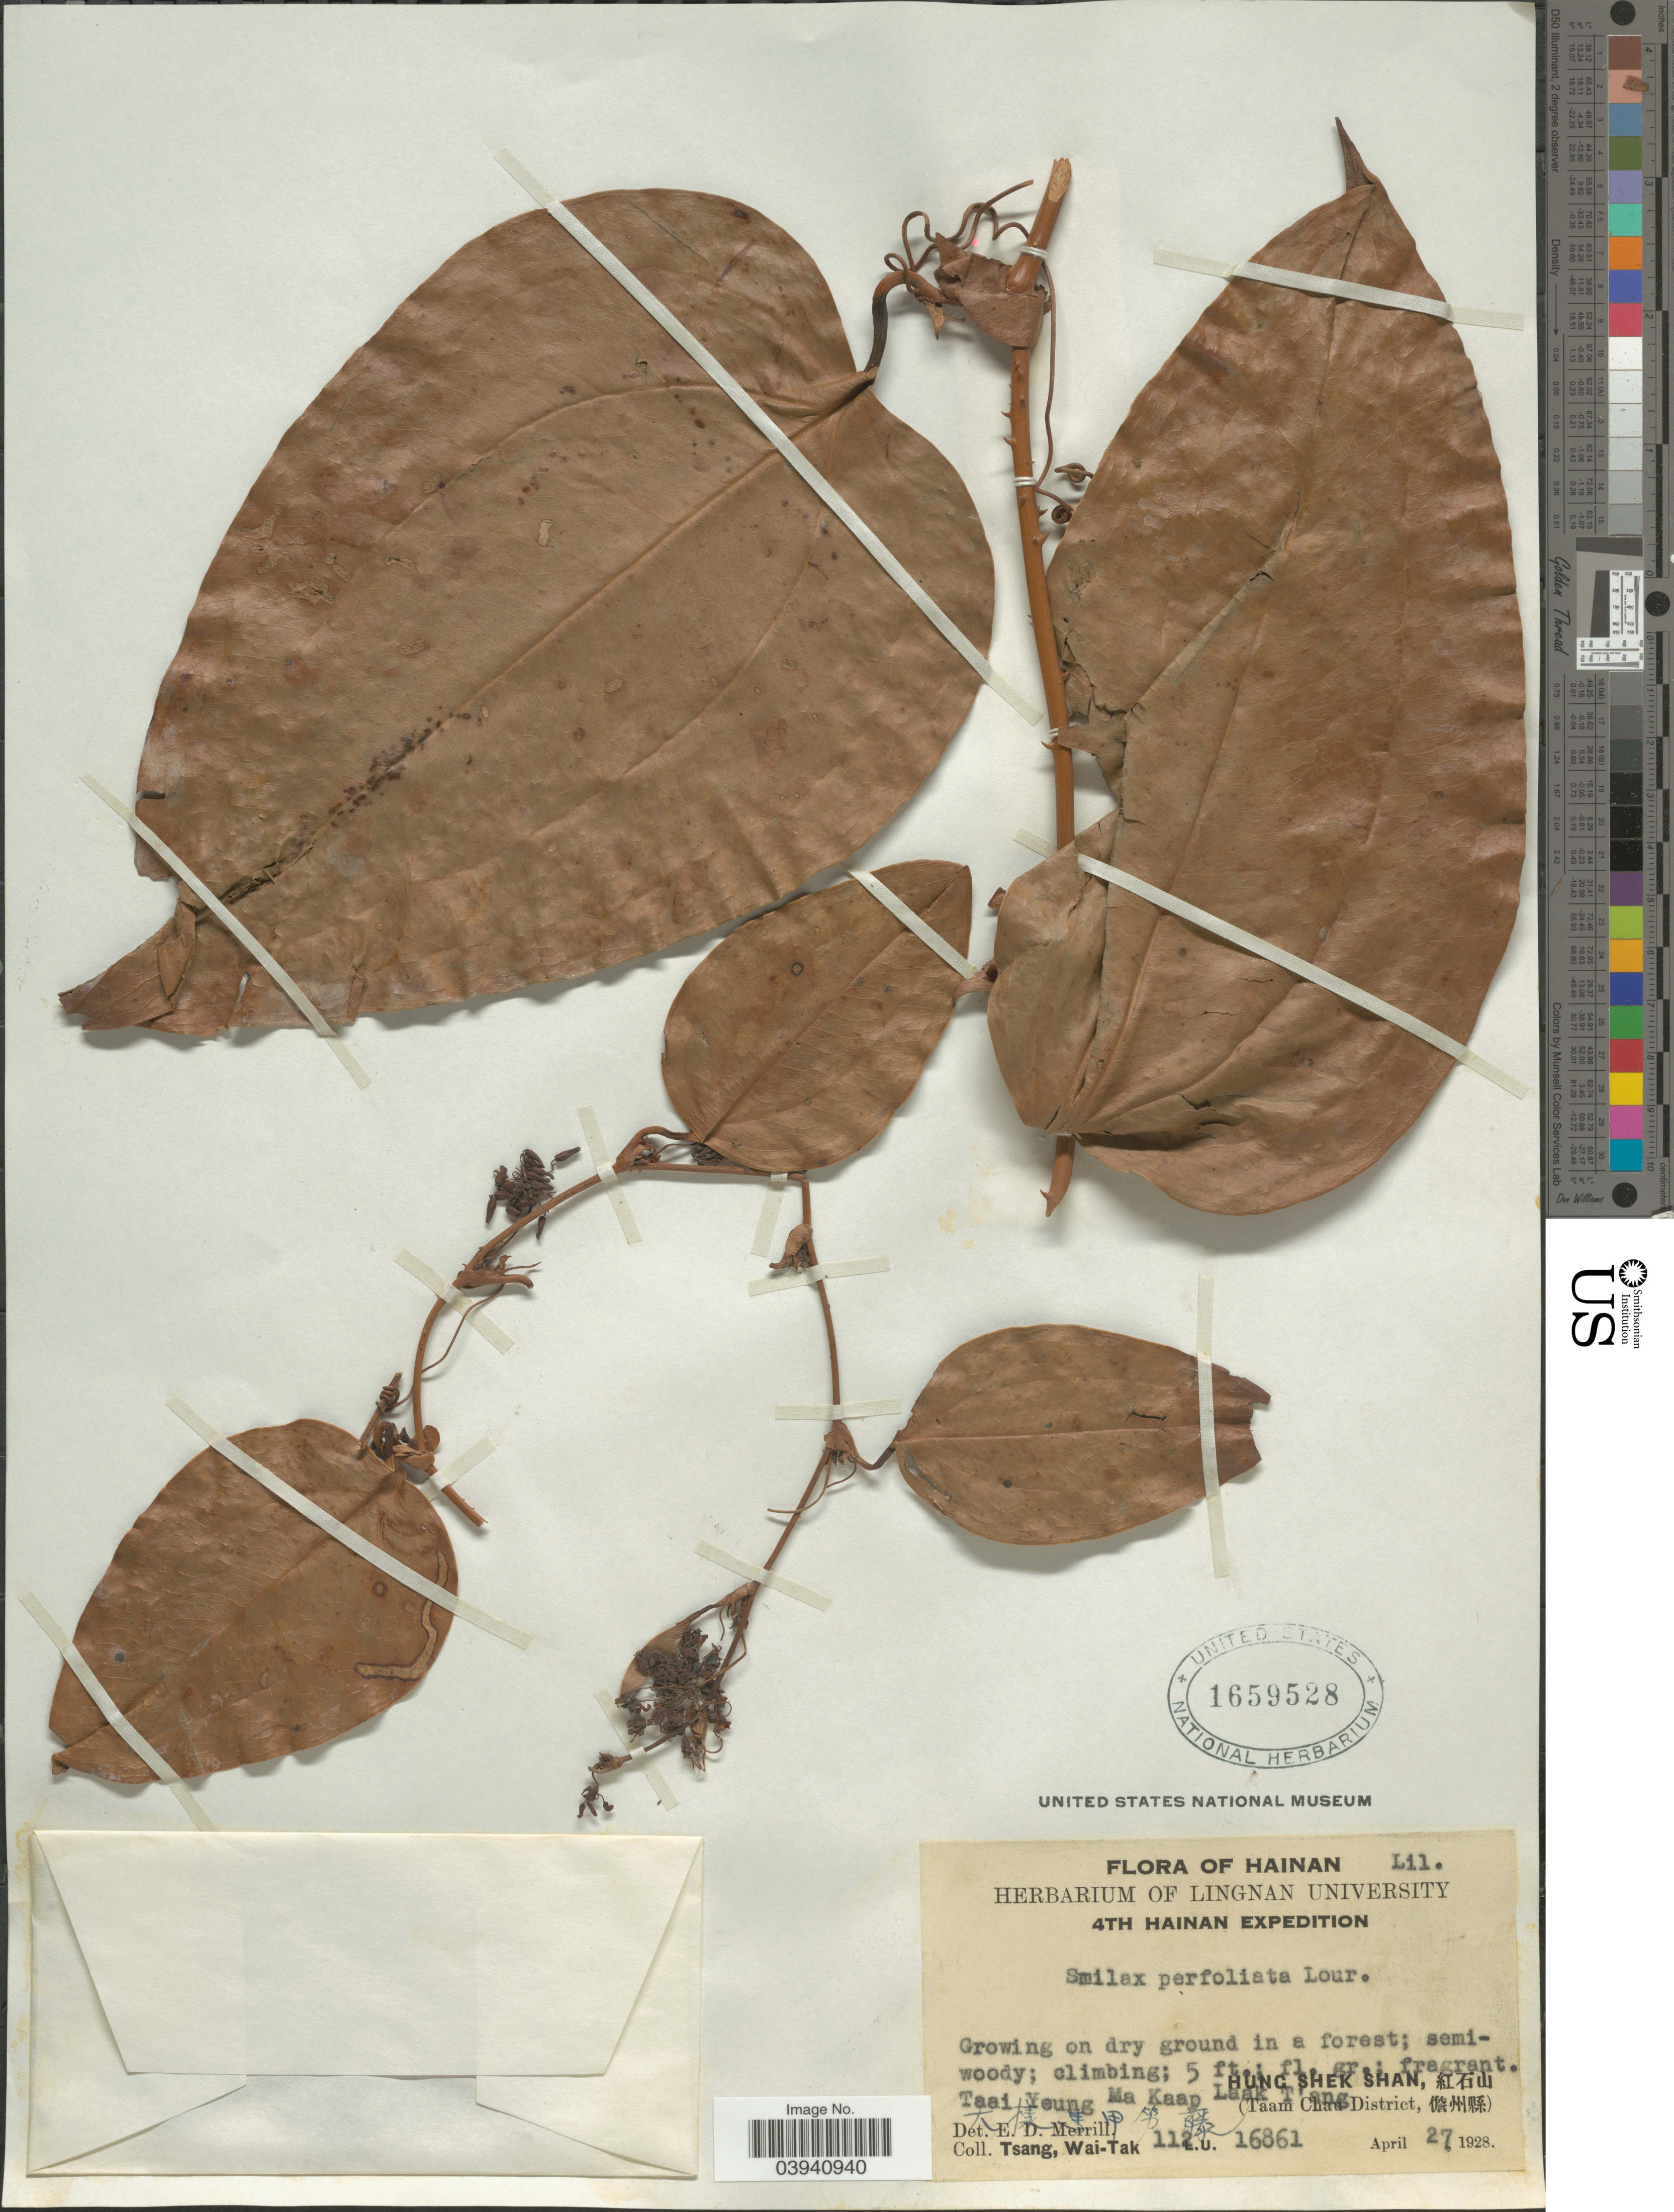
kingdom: Plantae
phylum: Tracheophyta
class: Liliopsida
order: Liliales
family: Smilacaceae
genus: Smilax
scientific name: Smilax perfoliata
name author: Lour.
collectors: W. T. Tsang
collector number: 112L.U.16861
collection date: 1928-04-27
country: China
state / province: Hainan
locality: Ody ground in a forest. Hung Shek Shan, Taam Chau District.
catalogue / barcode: US 1659528